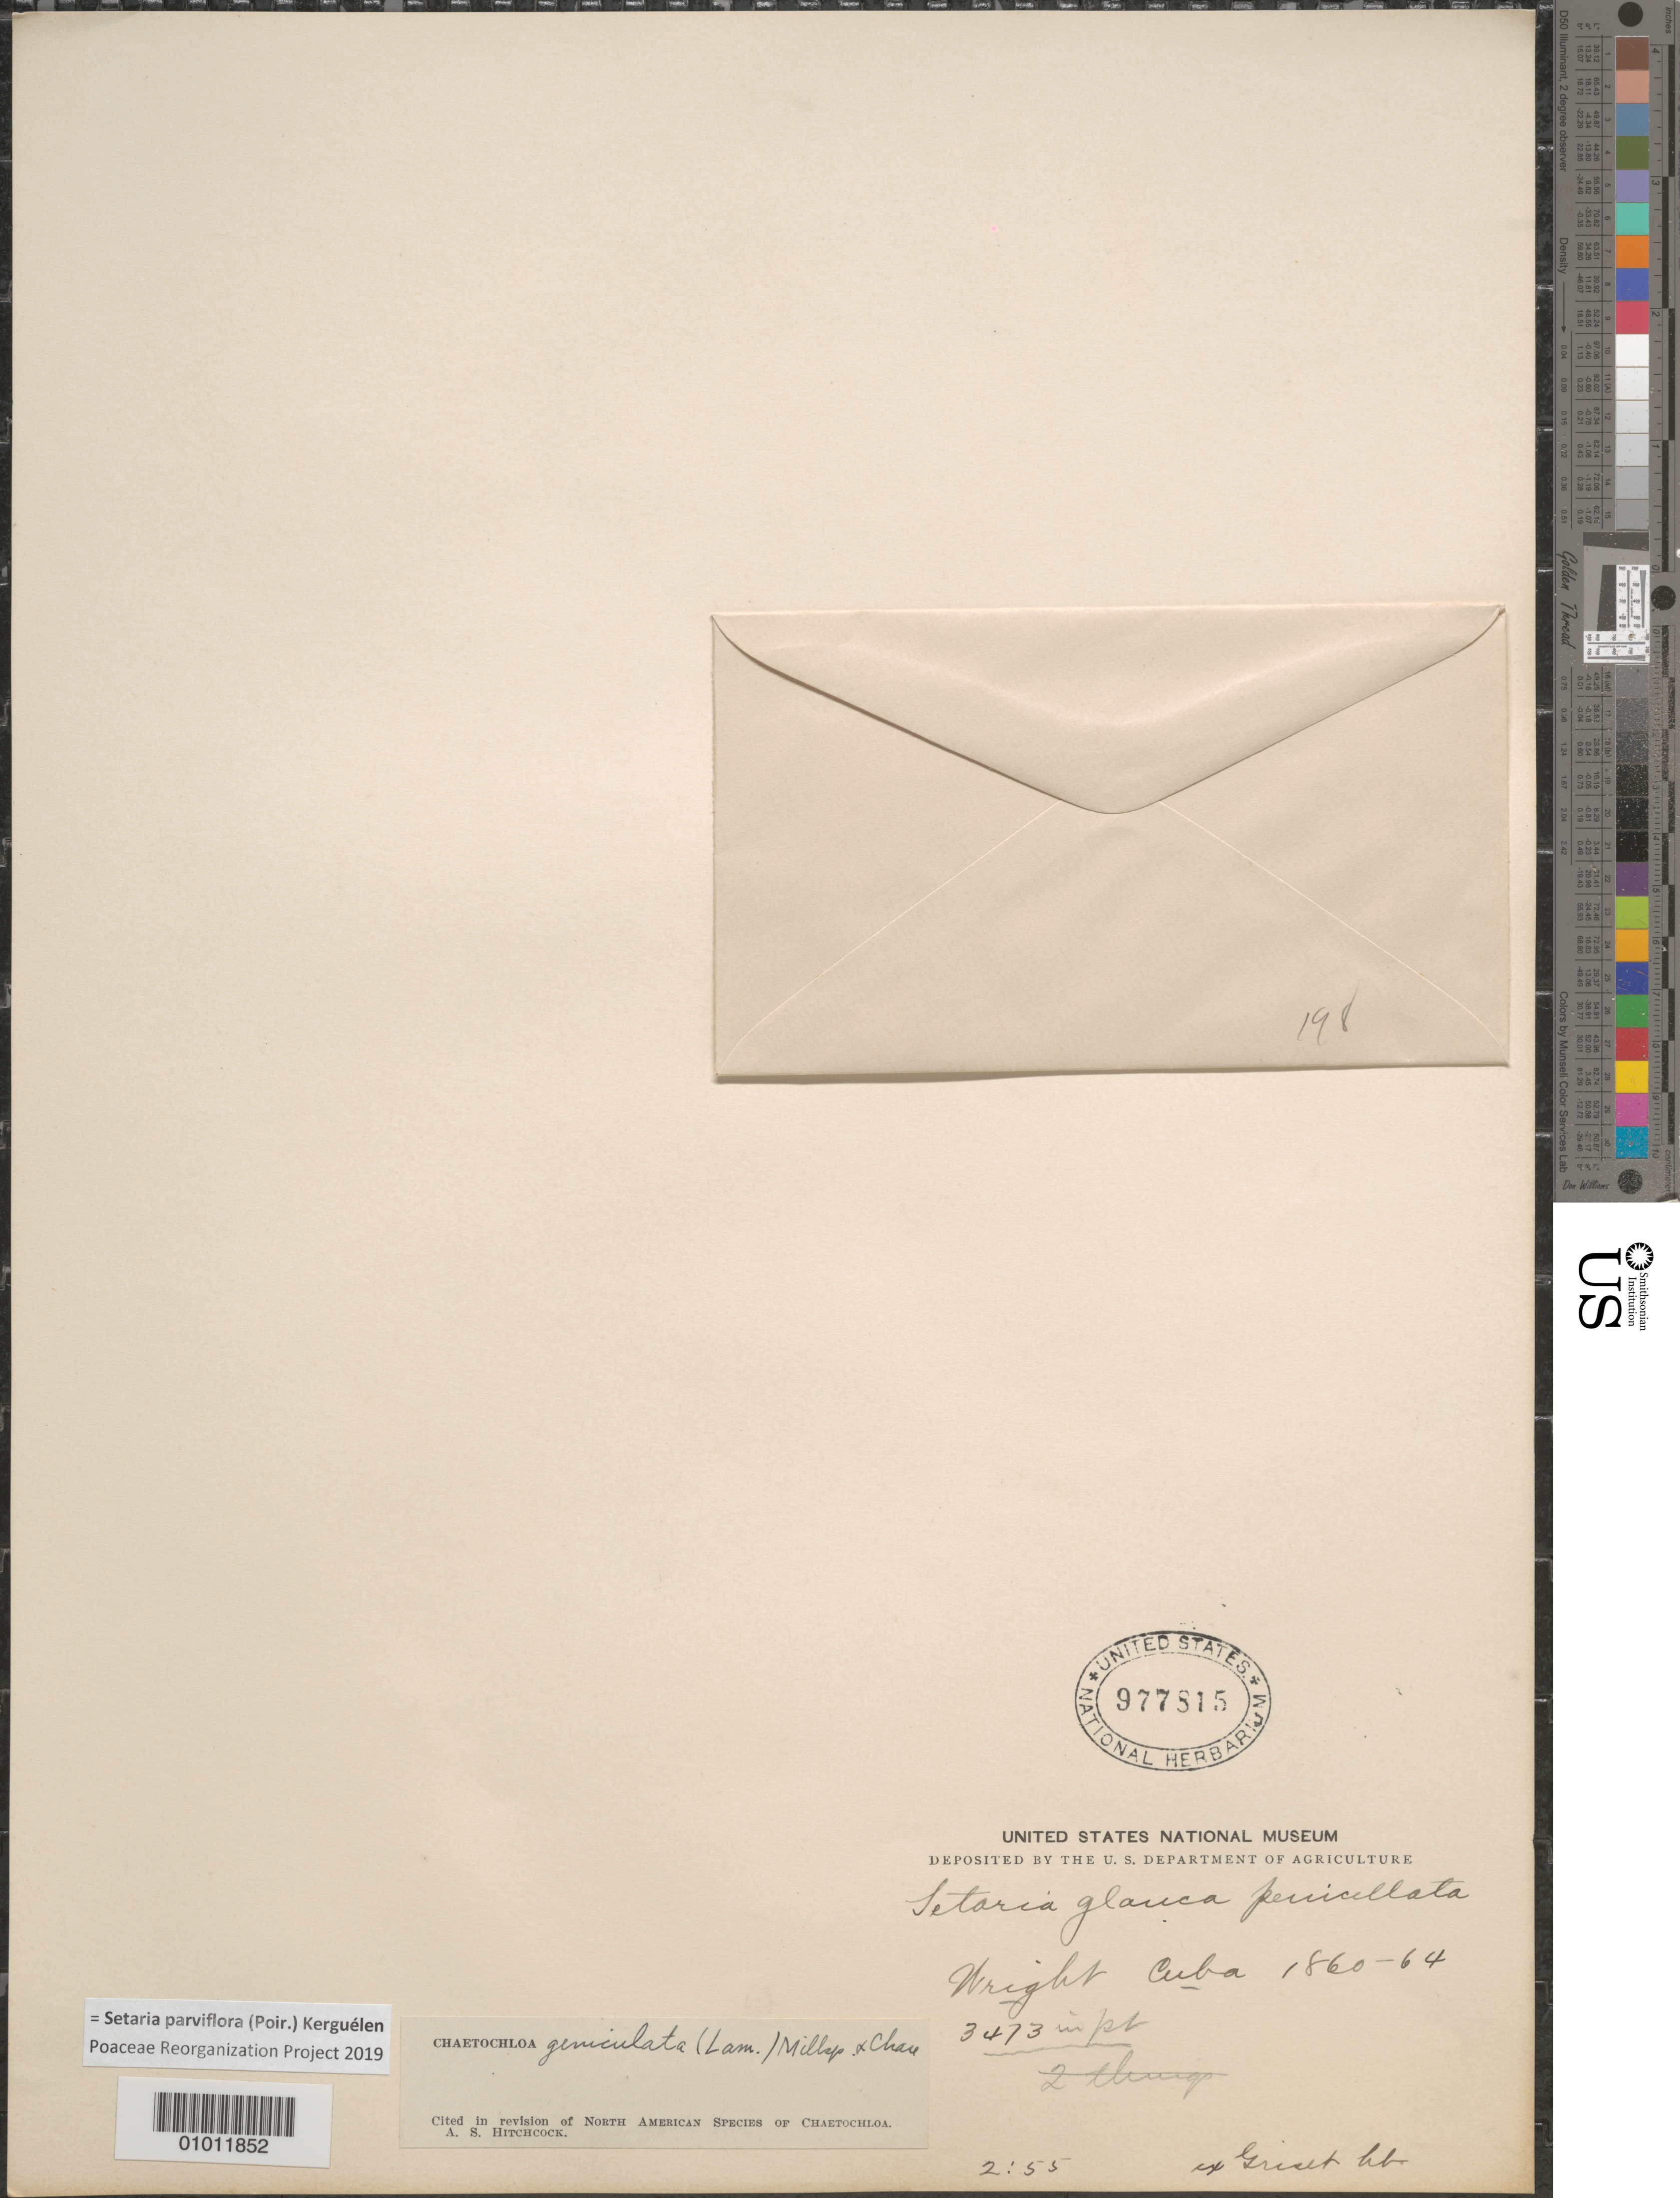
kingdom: Plantae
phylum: Tracheophyta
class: Liliopsida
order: Poales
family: Poaceae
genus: Setaria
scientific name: Setaria parviflora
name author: (Poir.) Kerguélen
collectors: C. Wright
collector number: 3473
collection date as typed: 1860 to 1864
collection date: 1860/1864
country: Cuba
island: Cuba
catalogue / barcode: US 977815